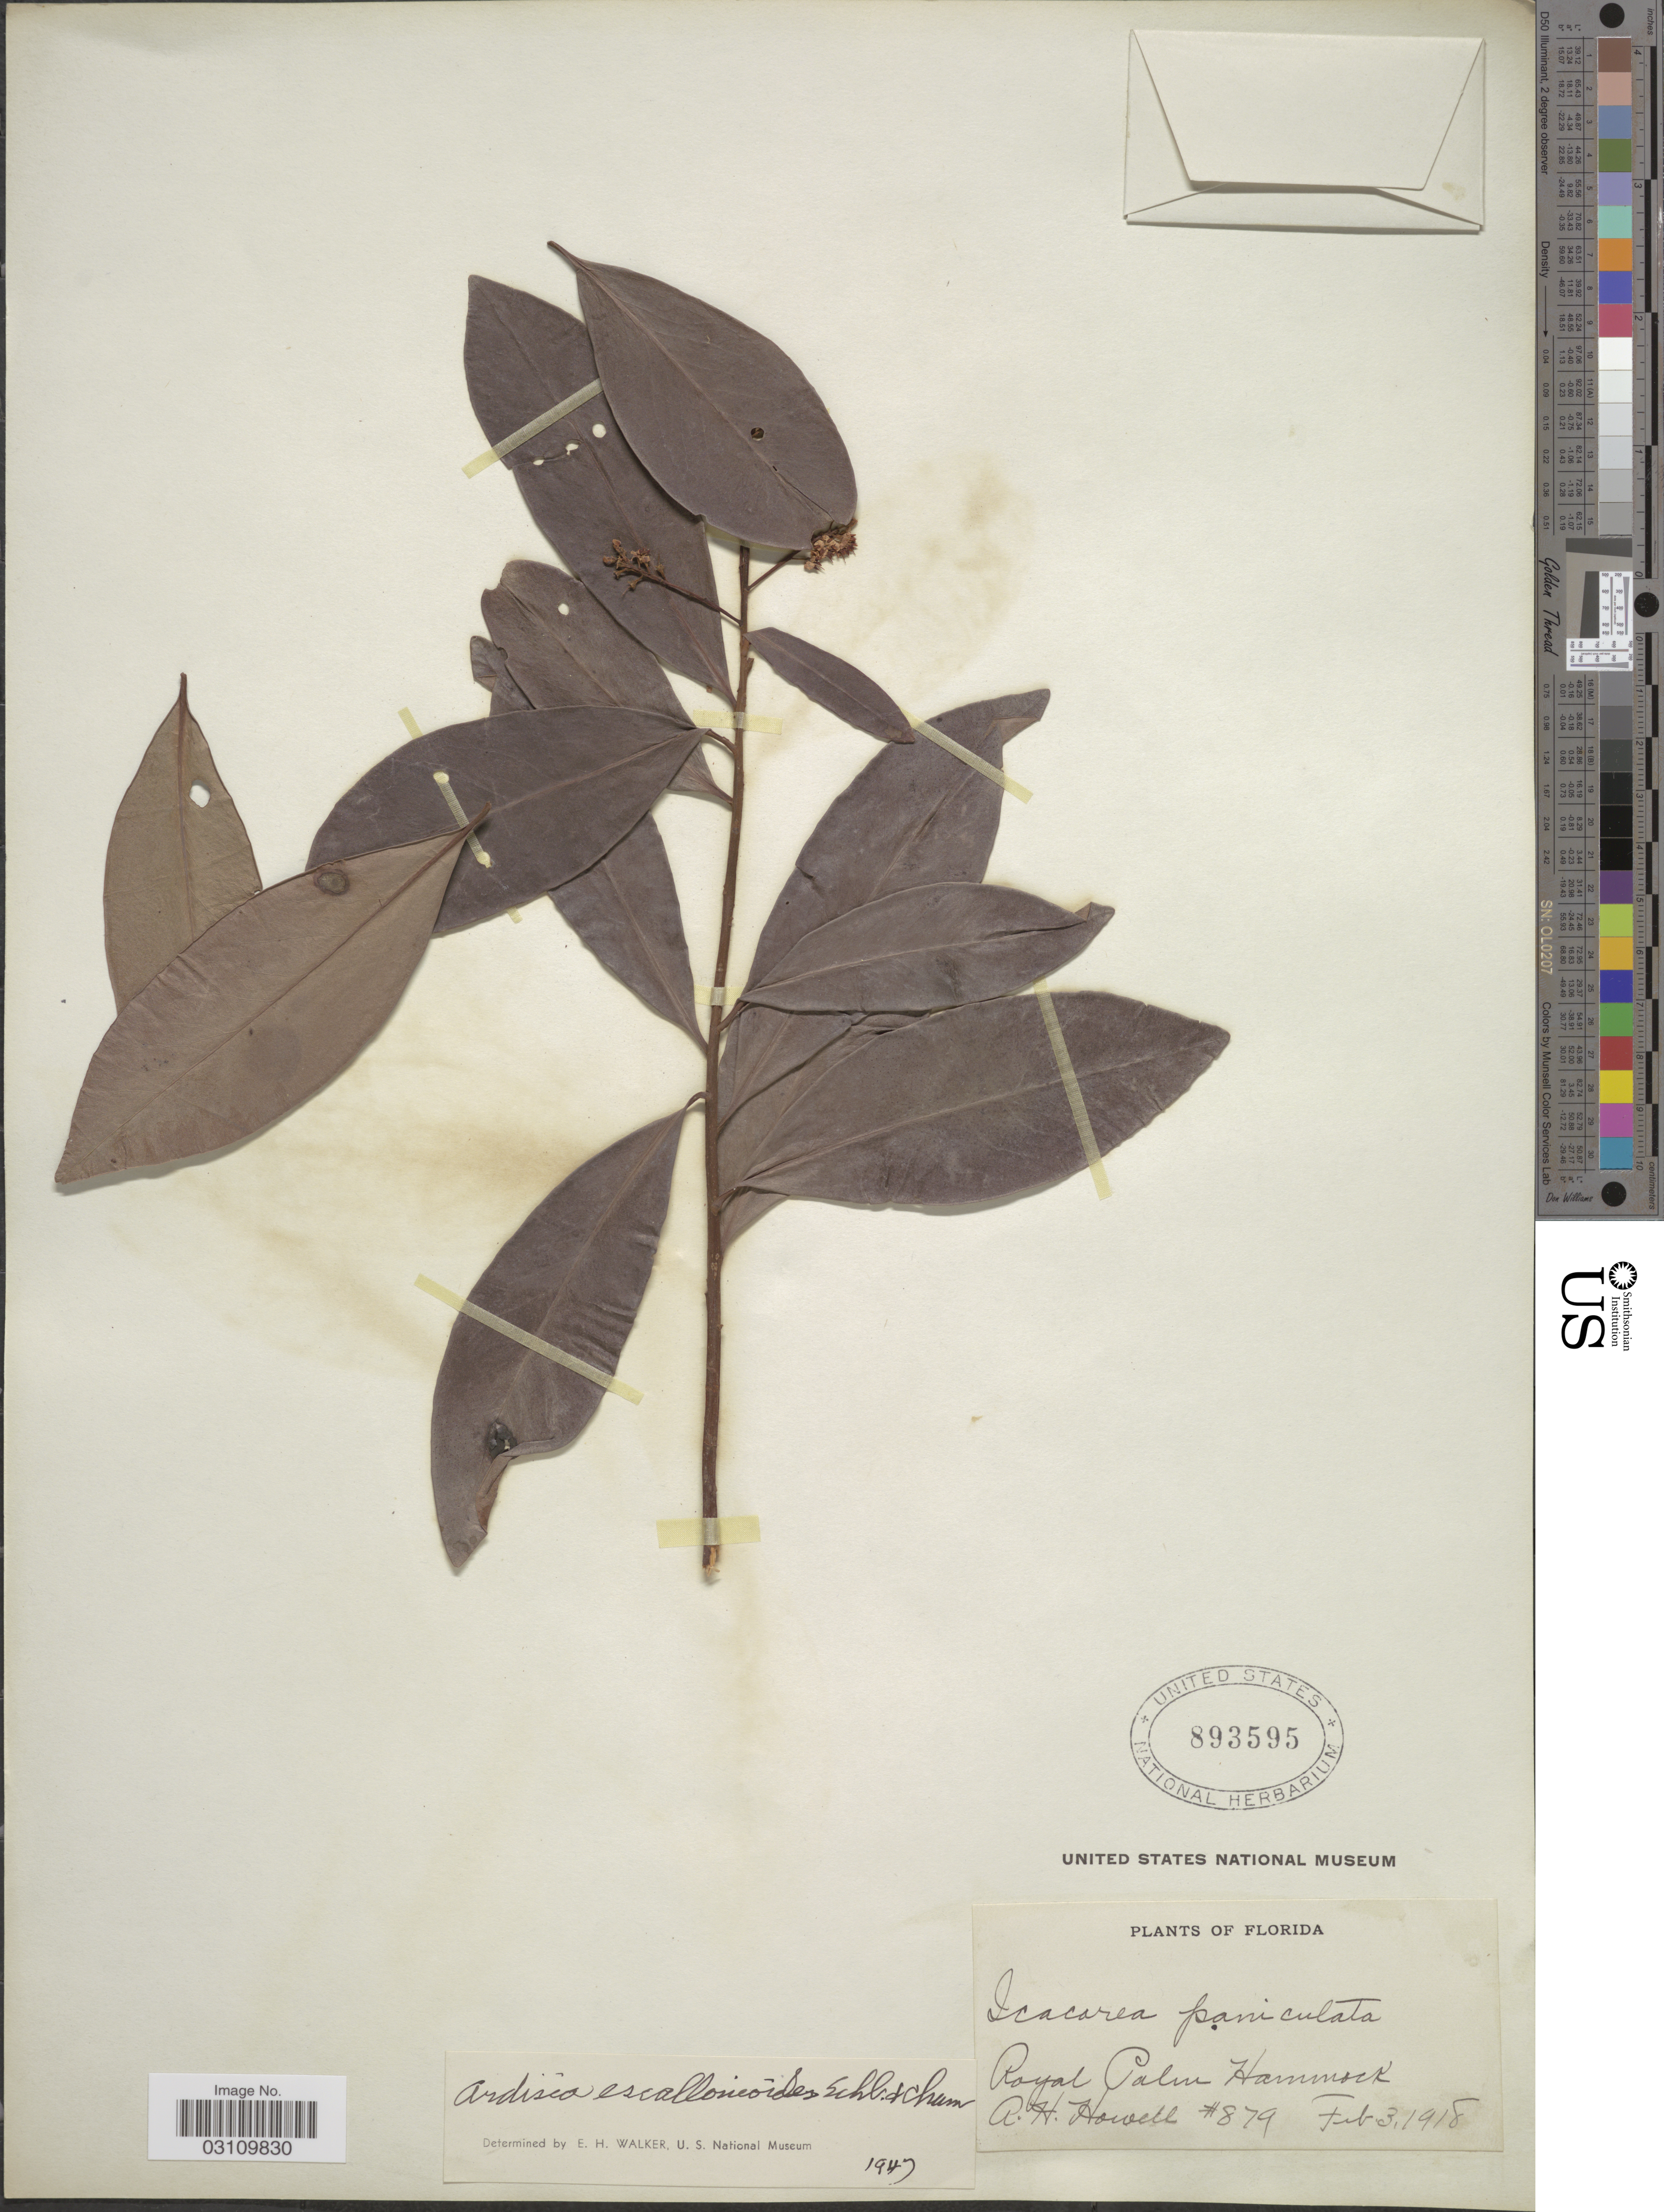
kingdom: Plantae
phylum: Tracheophyta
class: Magnoliopsida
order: Ericales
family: Primulaceae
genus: Ardisia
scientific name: Ardisia escallonioides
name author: Schltdl. & Cham.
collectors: A. Howell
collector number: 879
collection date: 1918-02-03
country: United States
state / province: Florida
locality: Royal Palm Hammock.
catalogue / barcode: US 893595